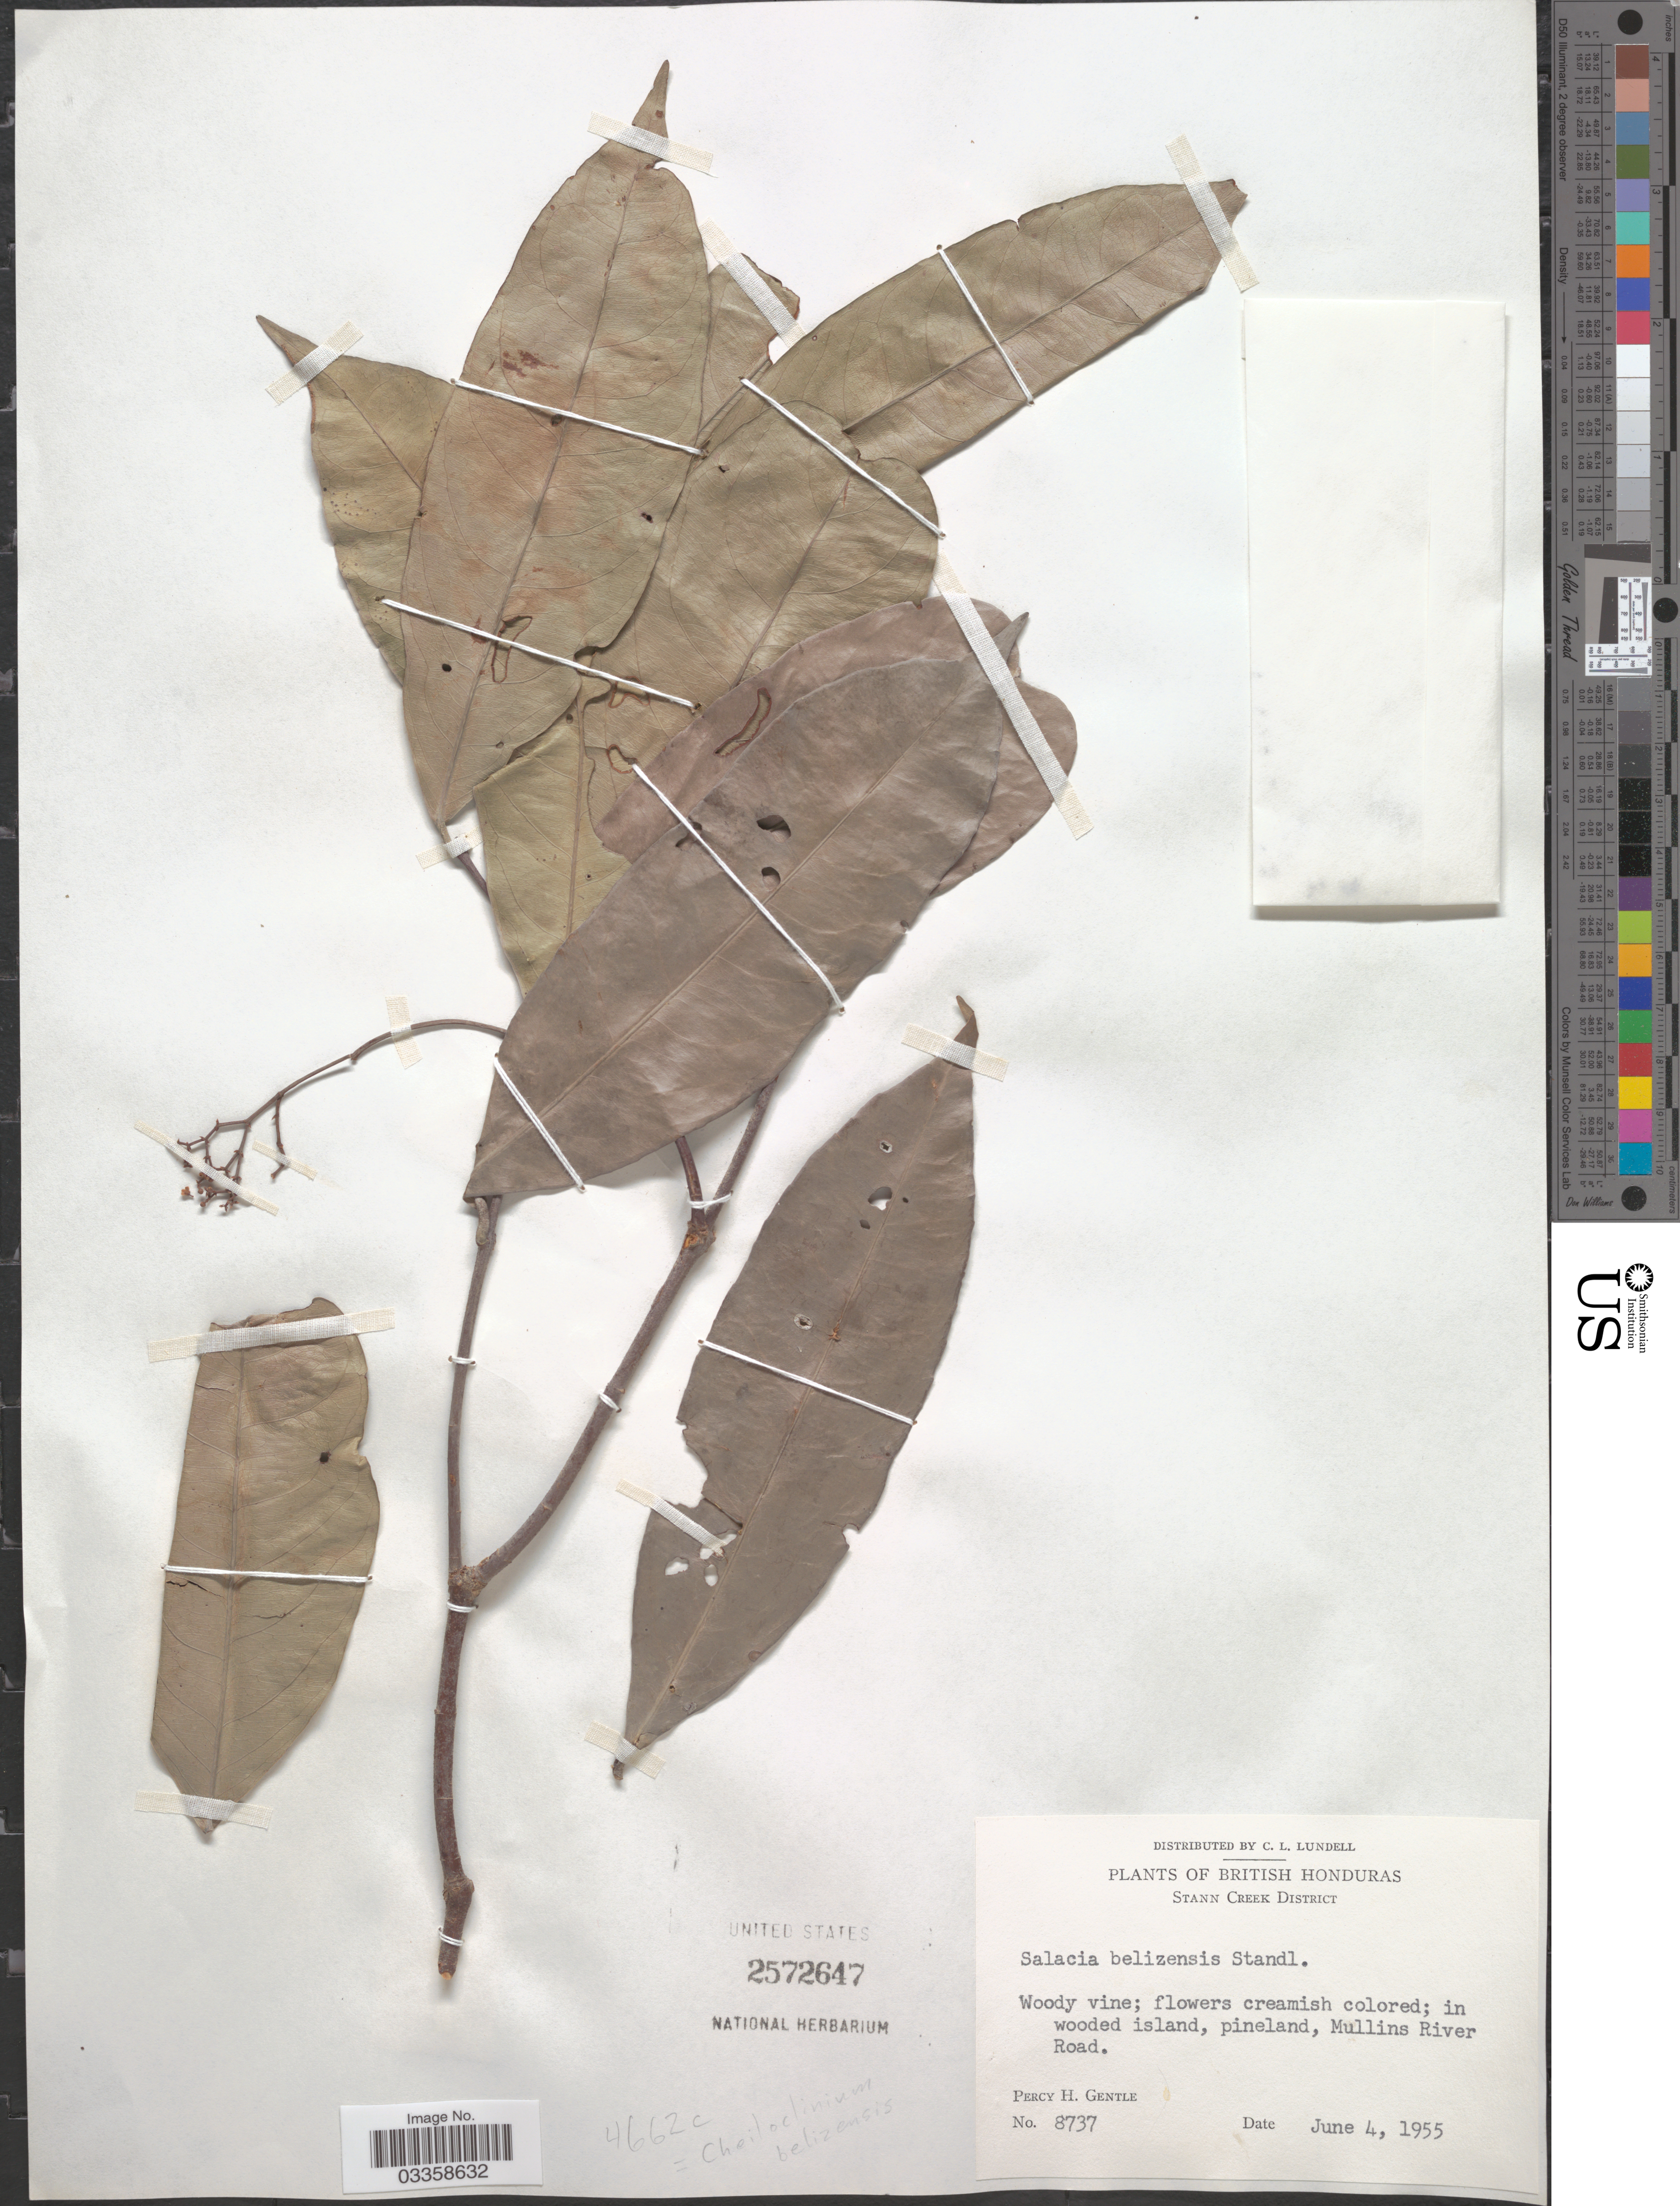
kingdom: Plantae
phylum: Tracheophyta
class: Magnoliopsida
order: Celastrales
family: Celastraceae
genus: Cheiloclinium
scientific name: Cheiloclinium belizense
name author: (Standl.) A.C. Sm.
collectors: P. H. Gentle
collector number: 8737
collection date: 1955-06-04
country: Belize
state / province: Stann Creek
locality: British Honduras, Stann Creek District, Mullins River Road.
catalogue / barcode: US 2572647